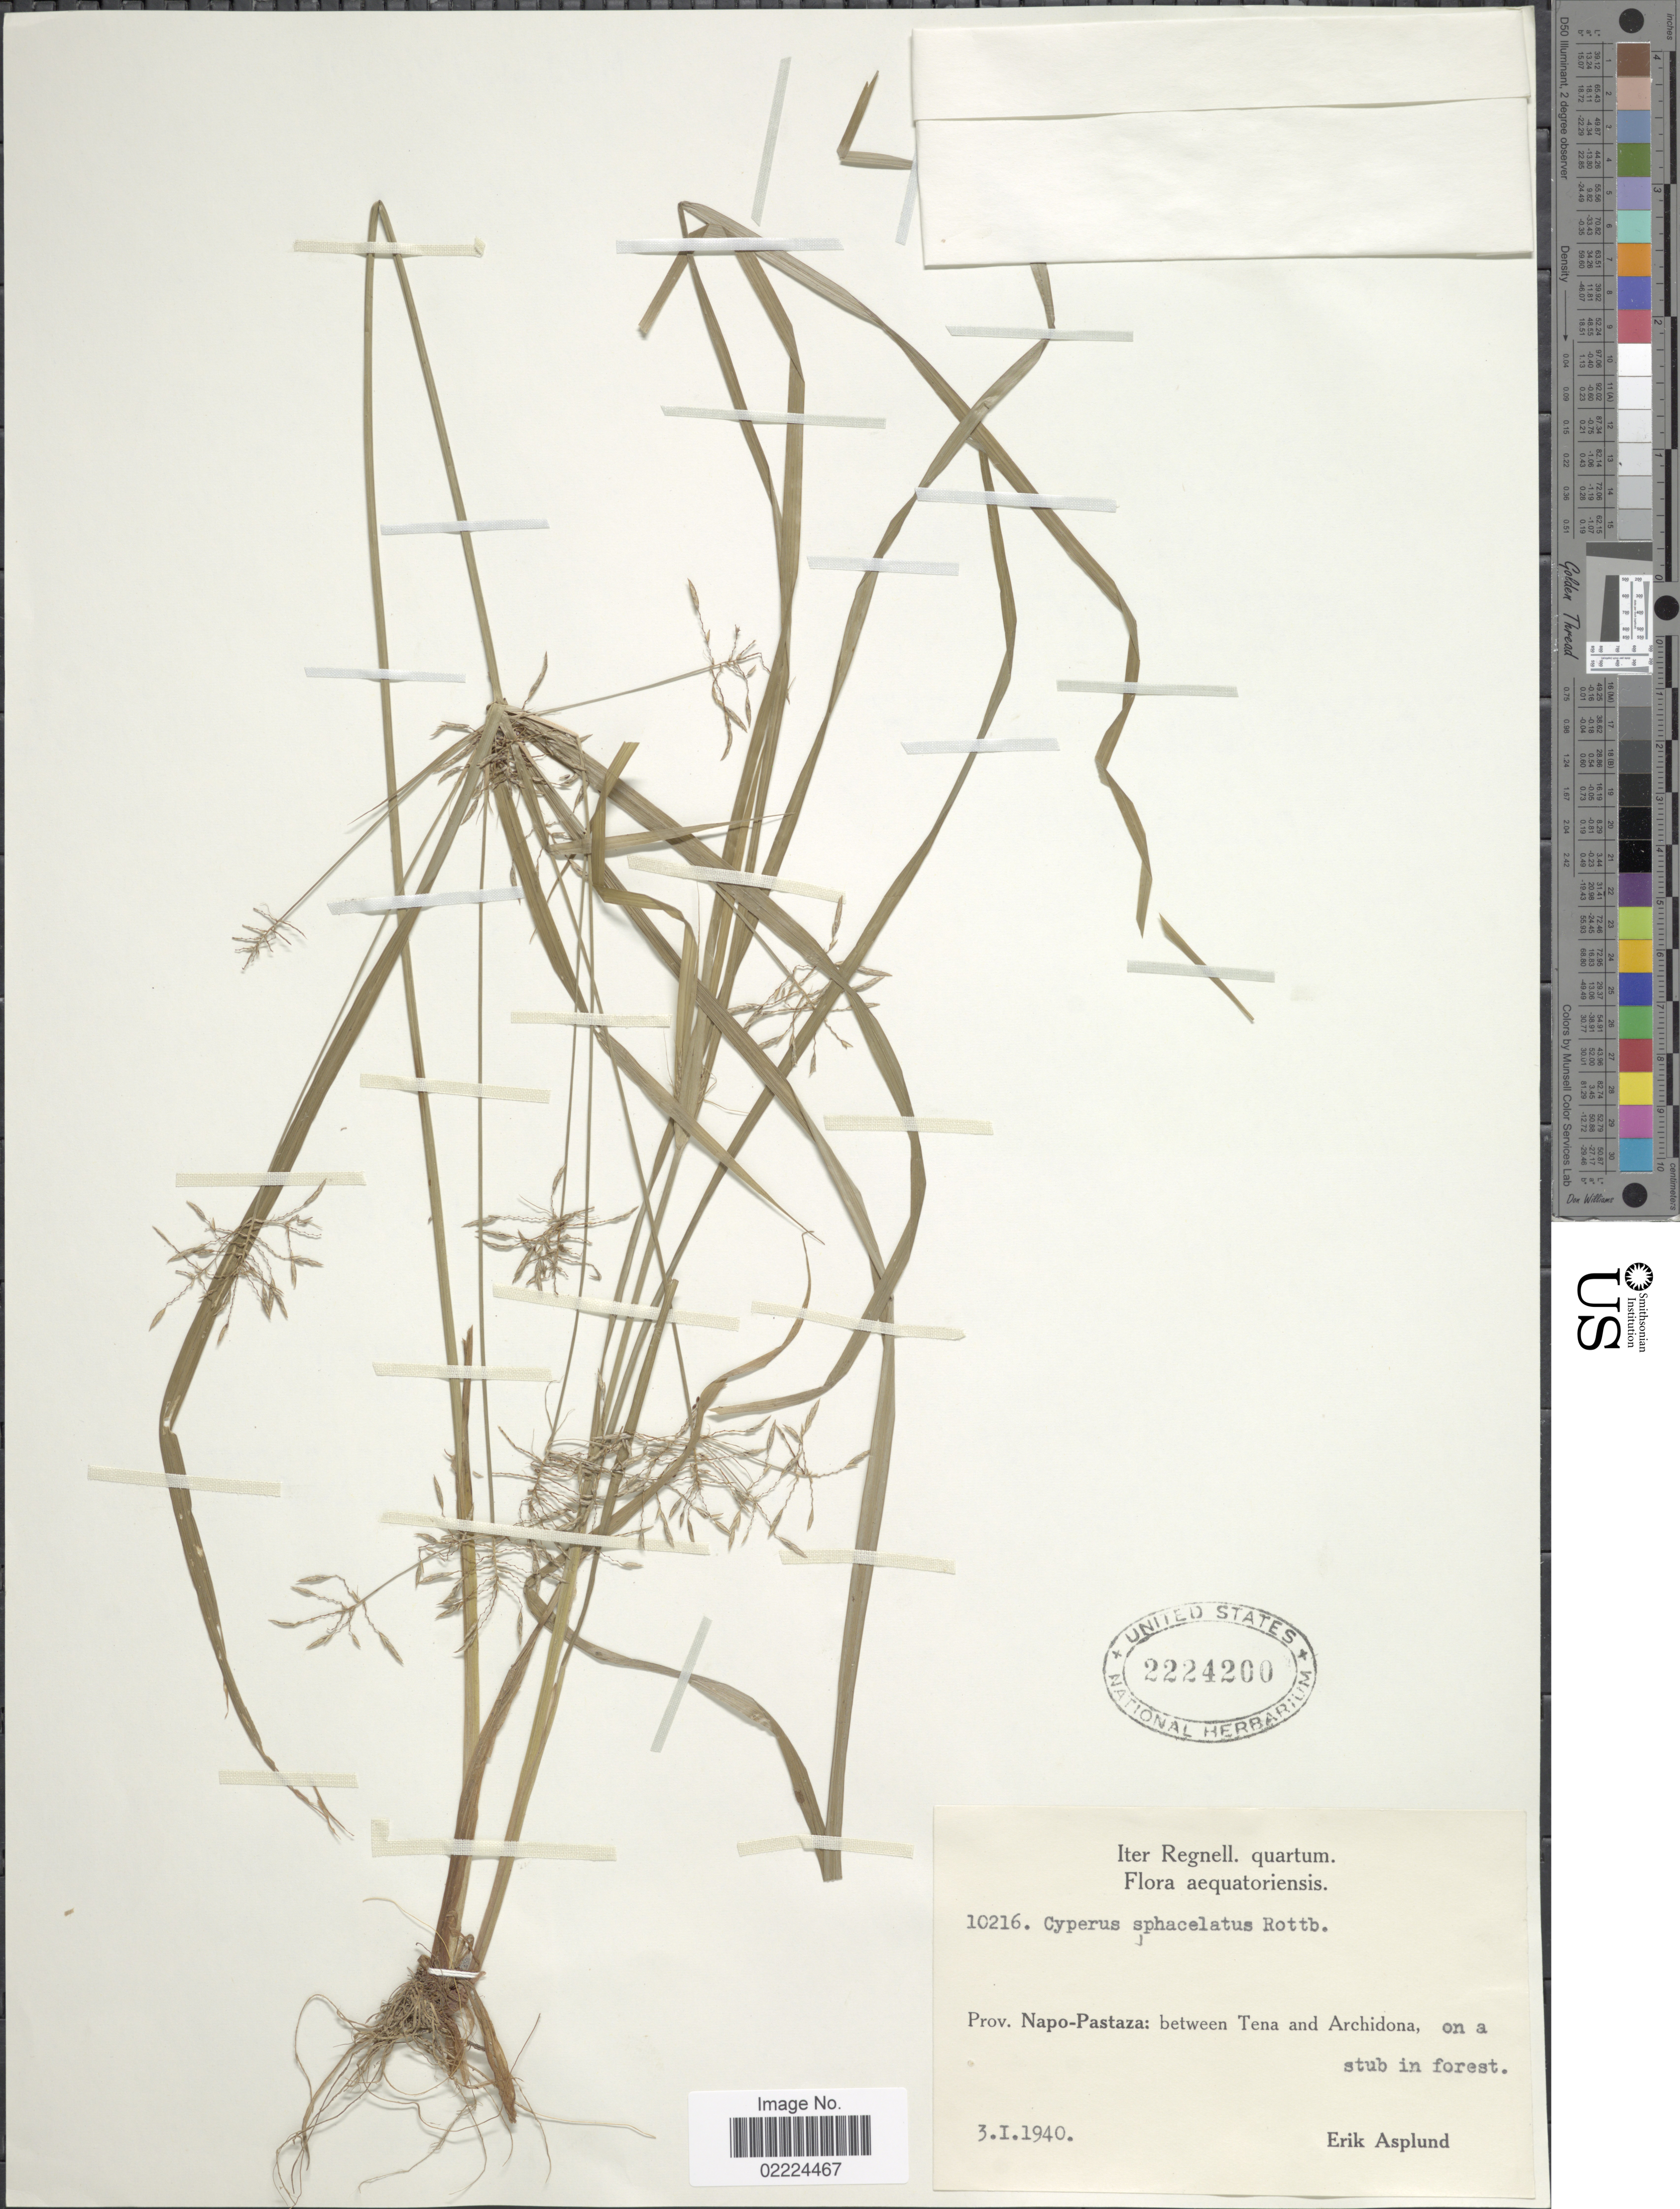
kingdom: Plantae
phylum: Tracheophyta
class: Liliopsida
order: Poales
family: Cyperaceae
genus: Cyperus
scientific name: Cyperus sphacelatus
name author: Rottb.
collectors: E. Asplund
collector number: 10216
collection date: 1940-01-03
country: Ecuador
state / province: Napo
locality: Prov. Napo-Pastaza: between Tena and Archidona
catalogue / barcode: US 2224200